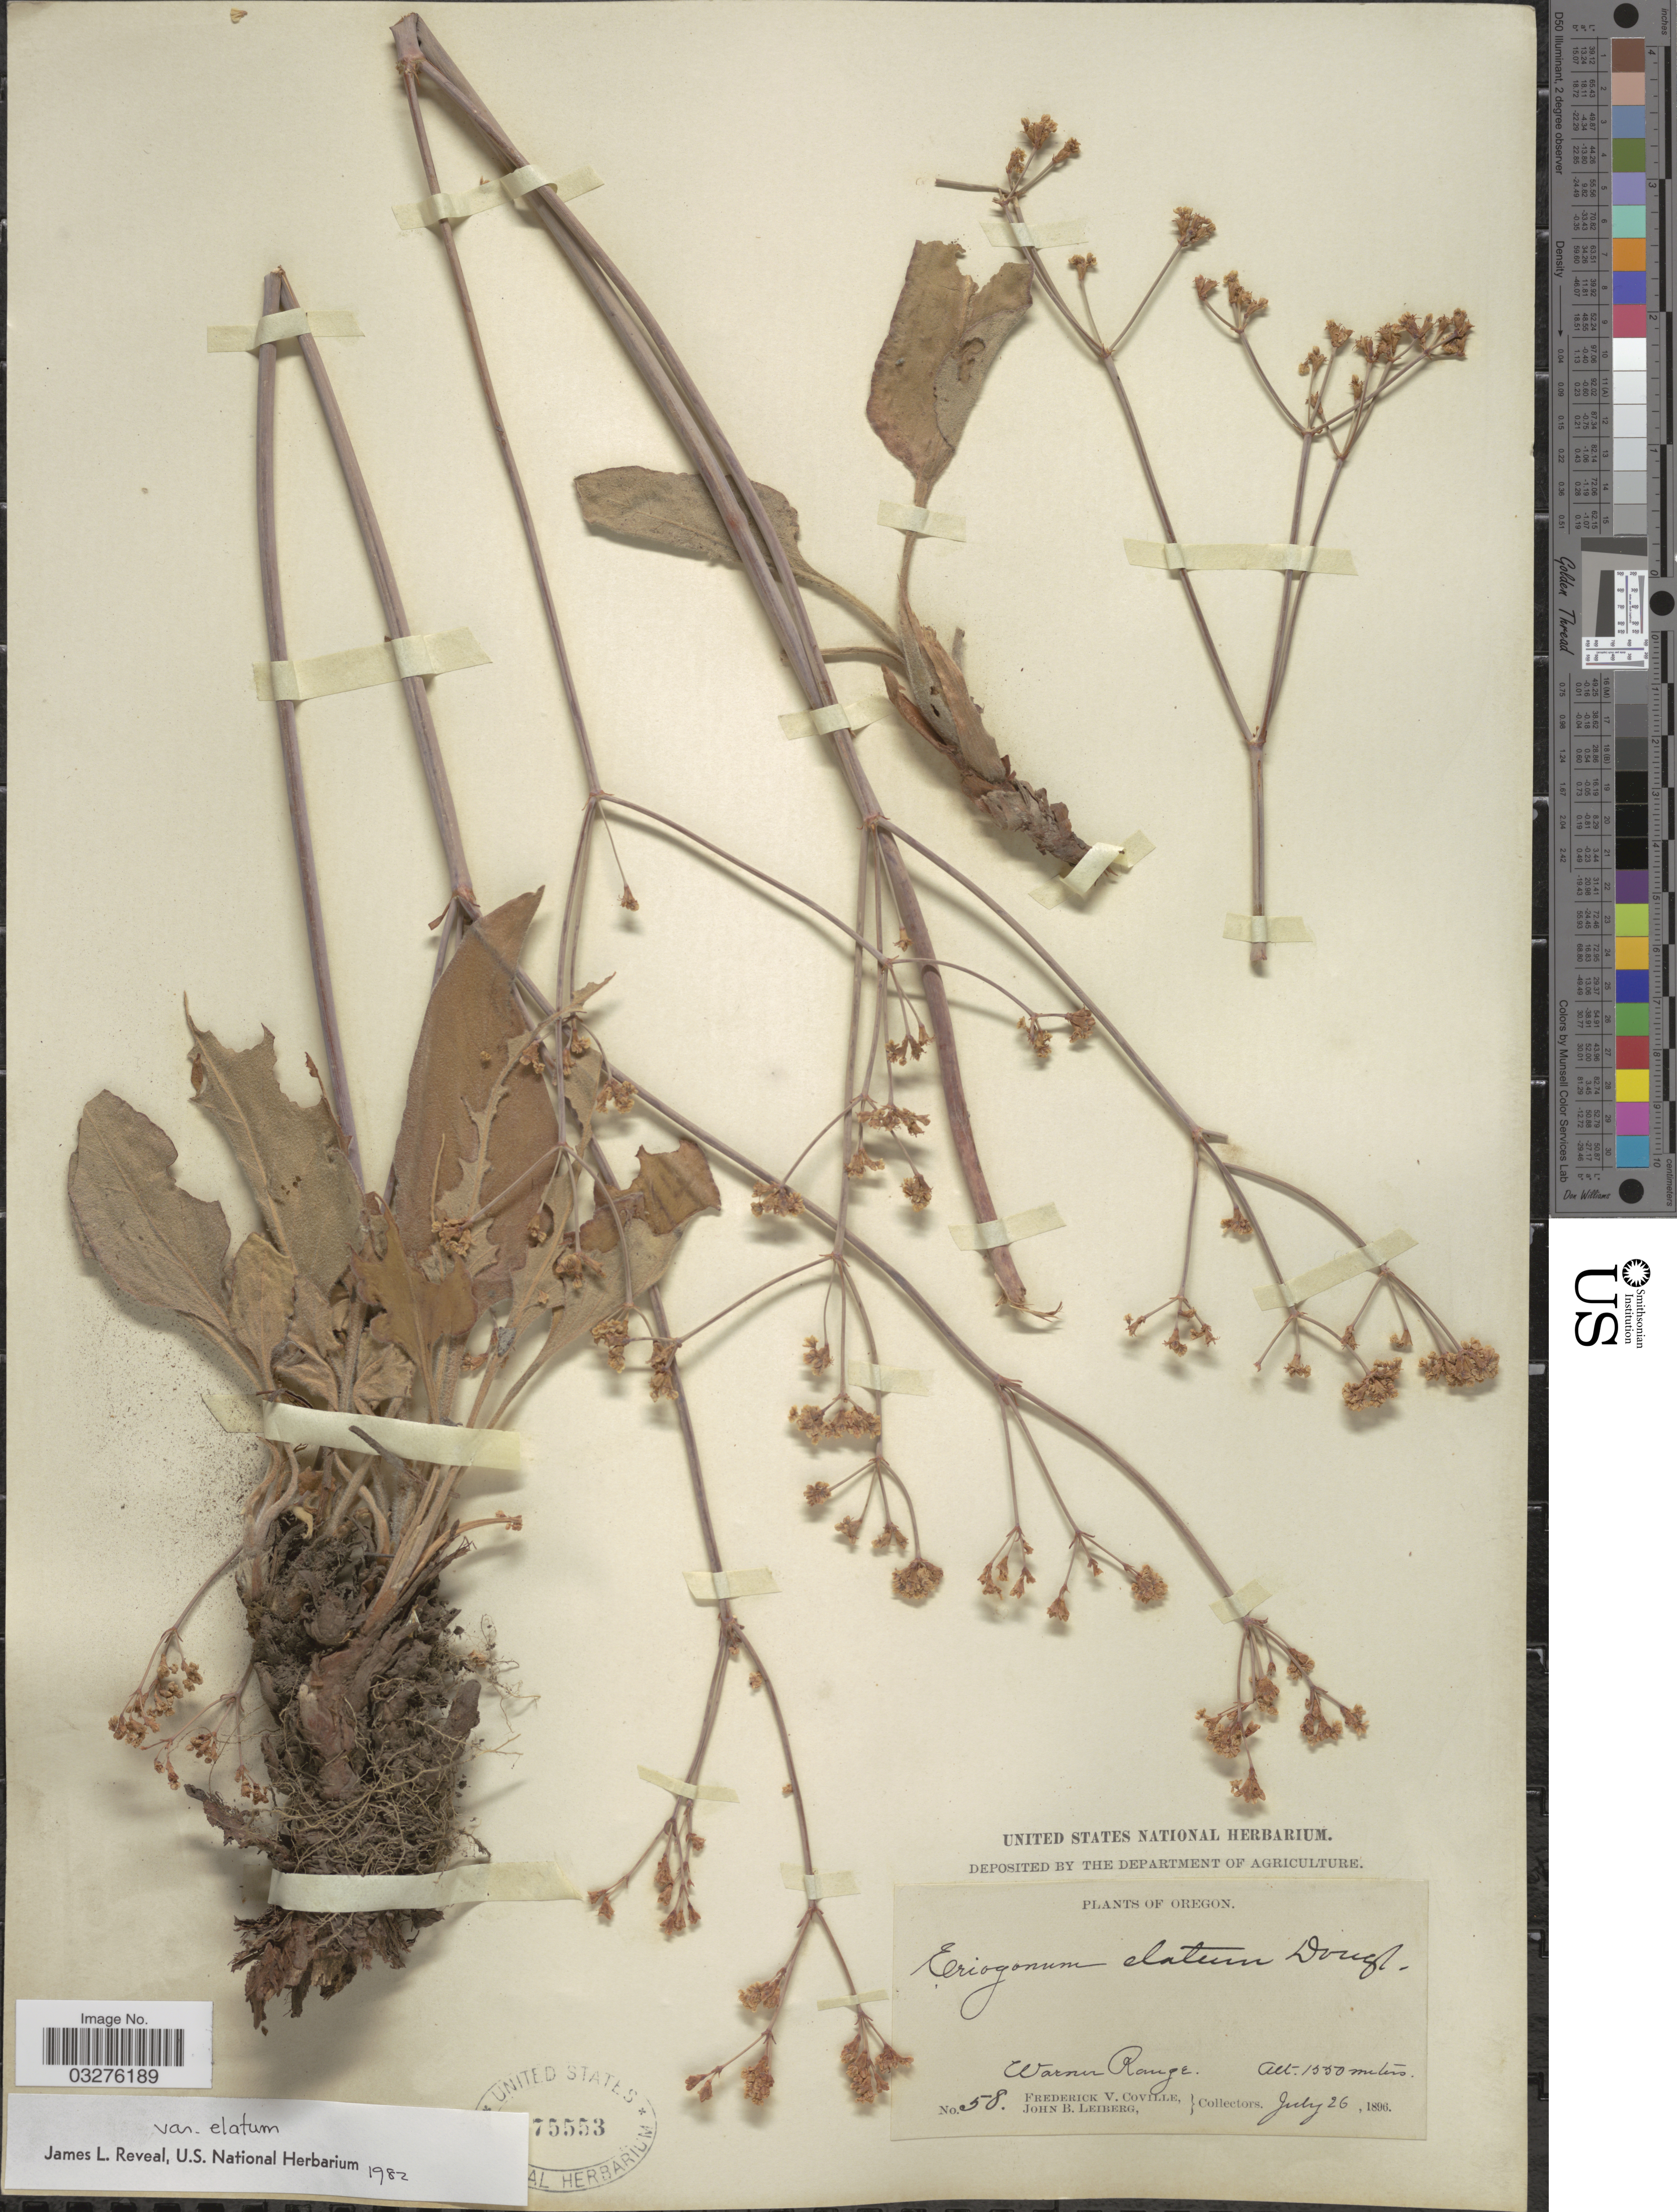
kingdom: Plantae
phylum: Tracheophyta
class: Magnoliopsida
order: Caryophyllales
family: Polygonaceae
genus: Eriogonum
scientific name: Eriogonum elatum var. elatum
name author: Douglas ex Benth.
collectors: F. V. Coville & J. B. Leiberg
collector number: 58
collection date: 1896-07-26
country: United States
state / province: Oregon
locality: Warner Range.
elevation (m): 1550